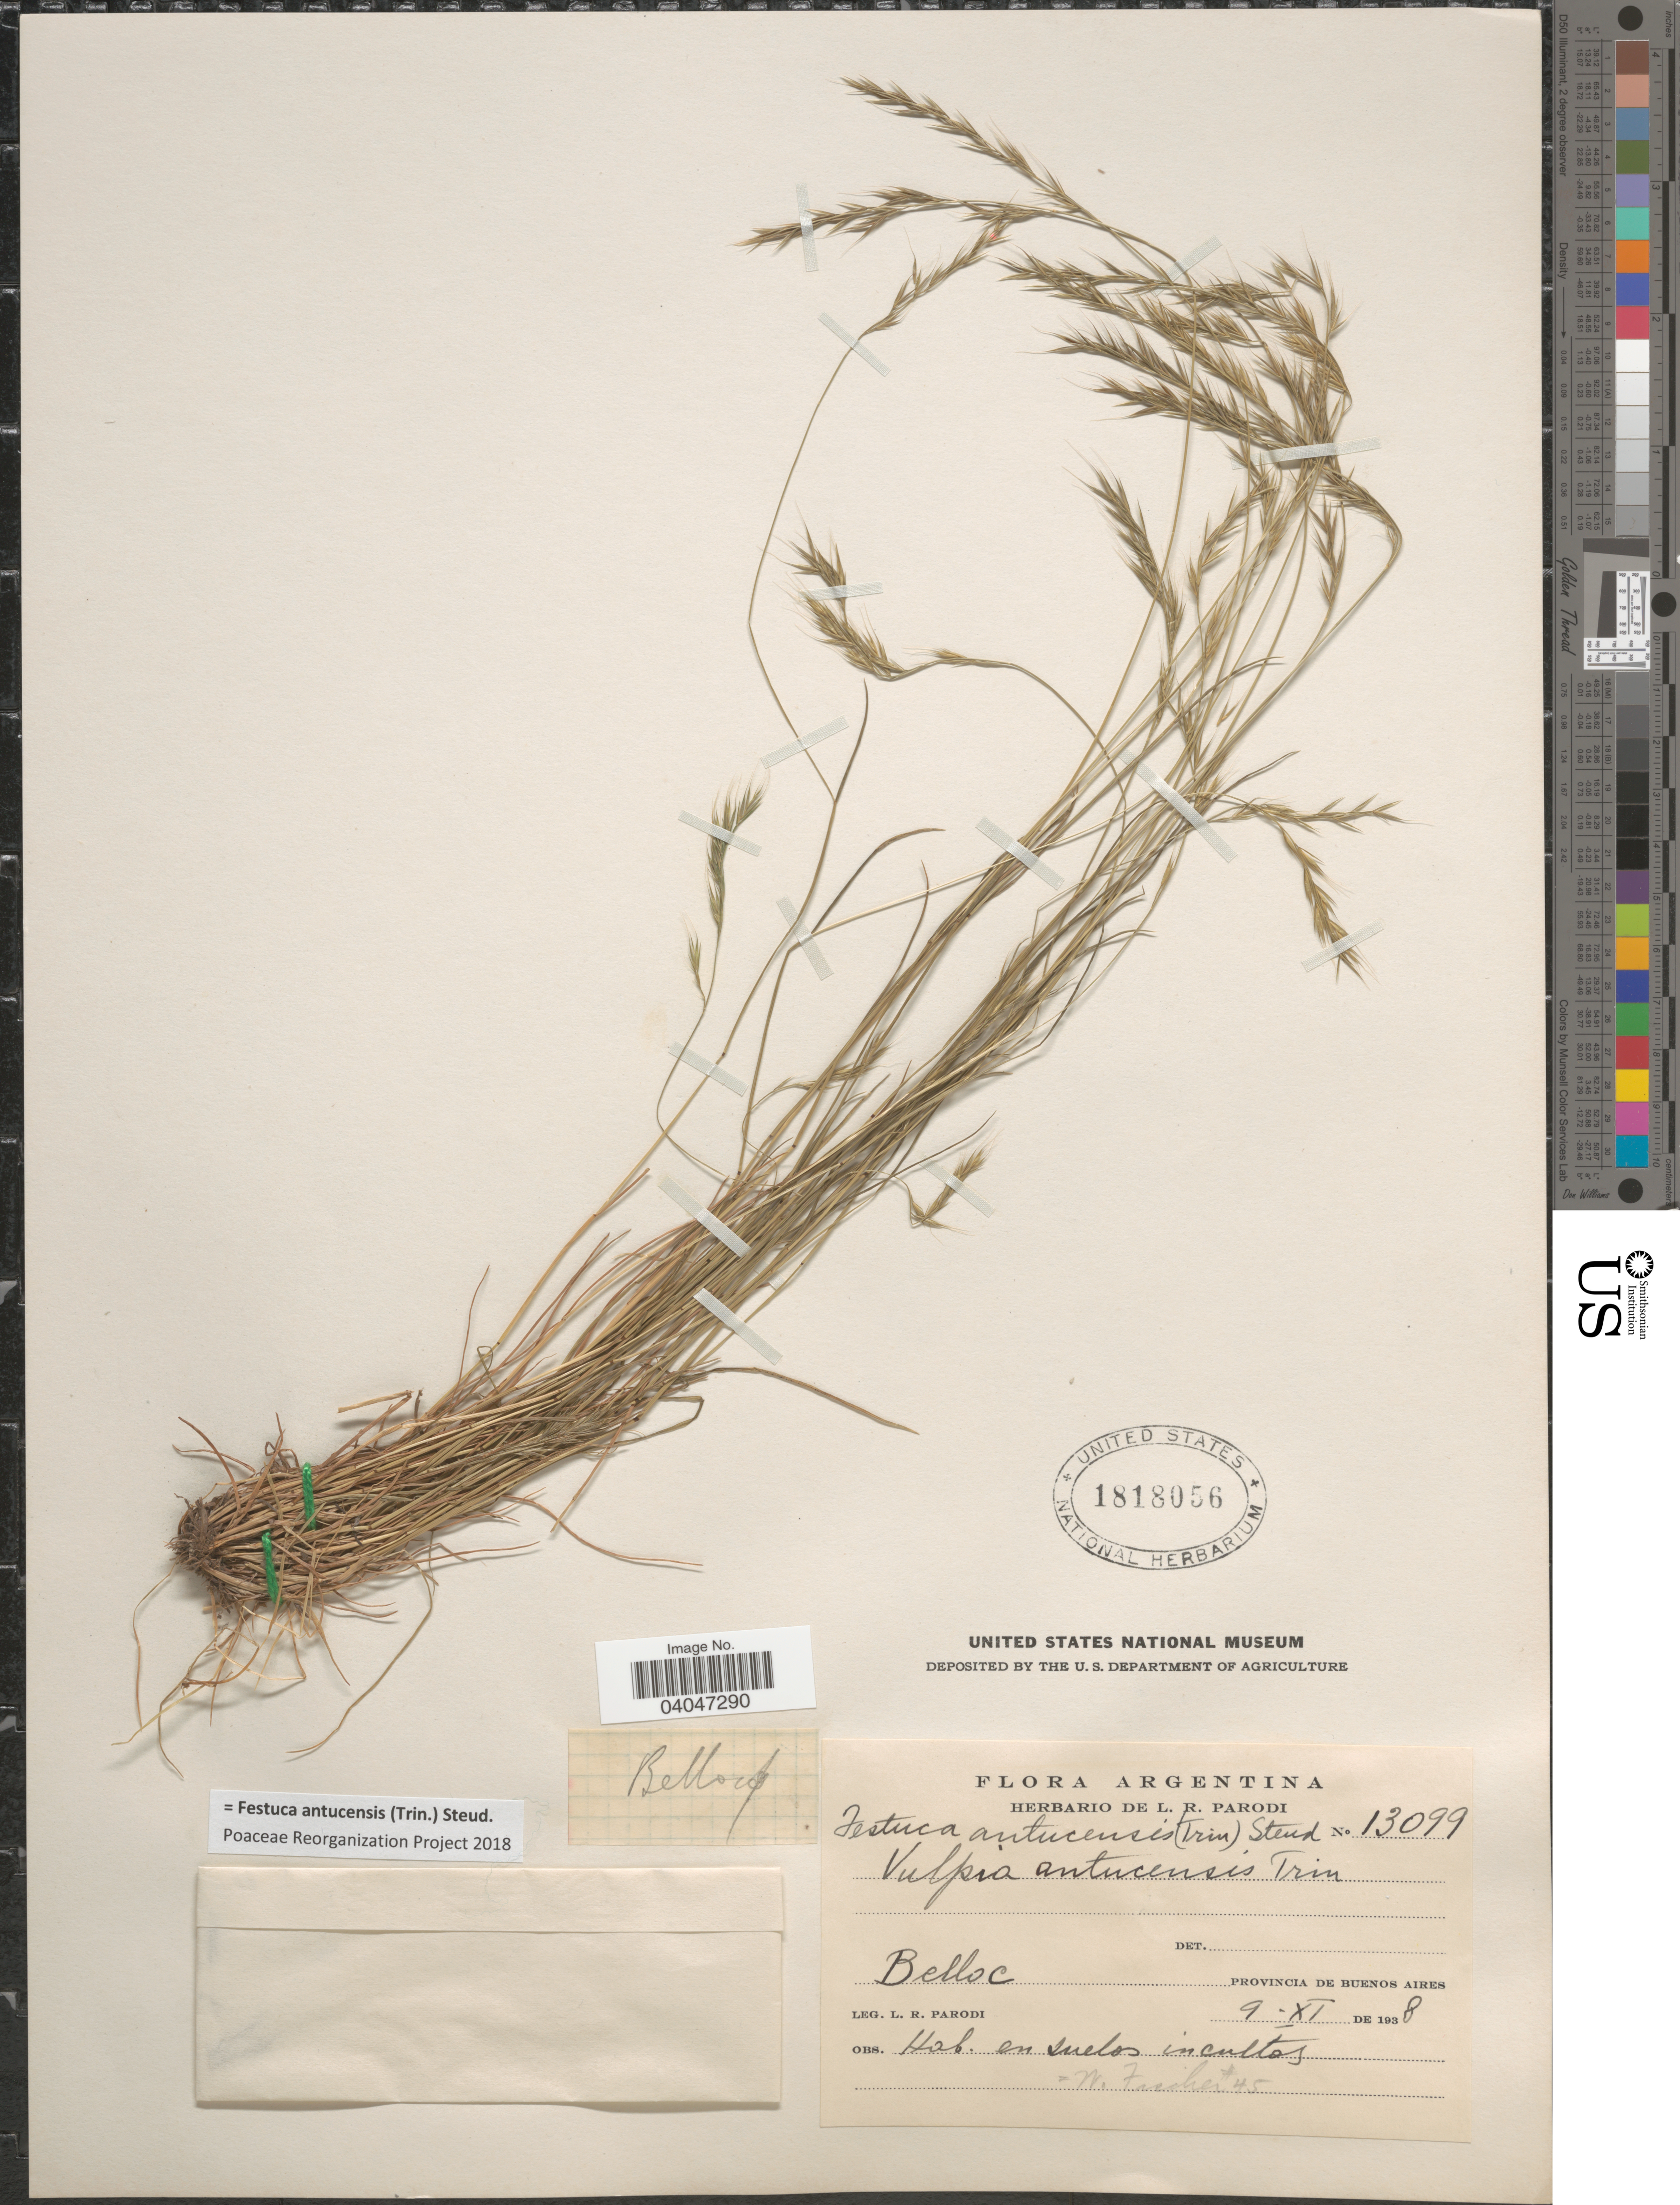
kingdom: Plantae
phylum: Tracheophyta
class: Liliopsida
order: Poales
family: Poaceae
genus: Festuca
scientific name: Festuca antucensis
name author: (Trin.) Steud.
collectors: L. R. Parodi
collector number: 13099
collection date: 1938-11-09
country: Argentina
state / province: Buenos Aires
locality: Belloc.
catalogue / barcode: US 1818056